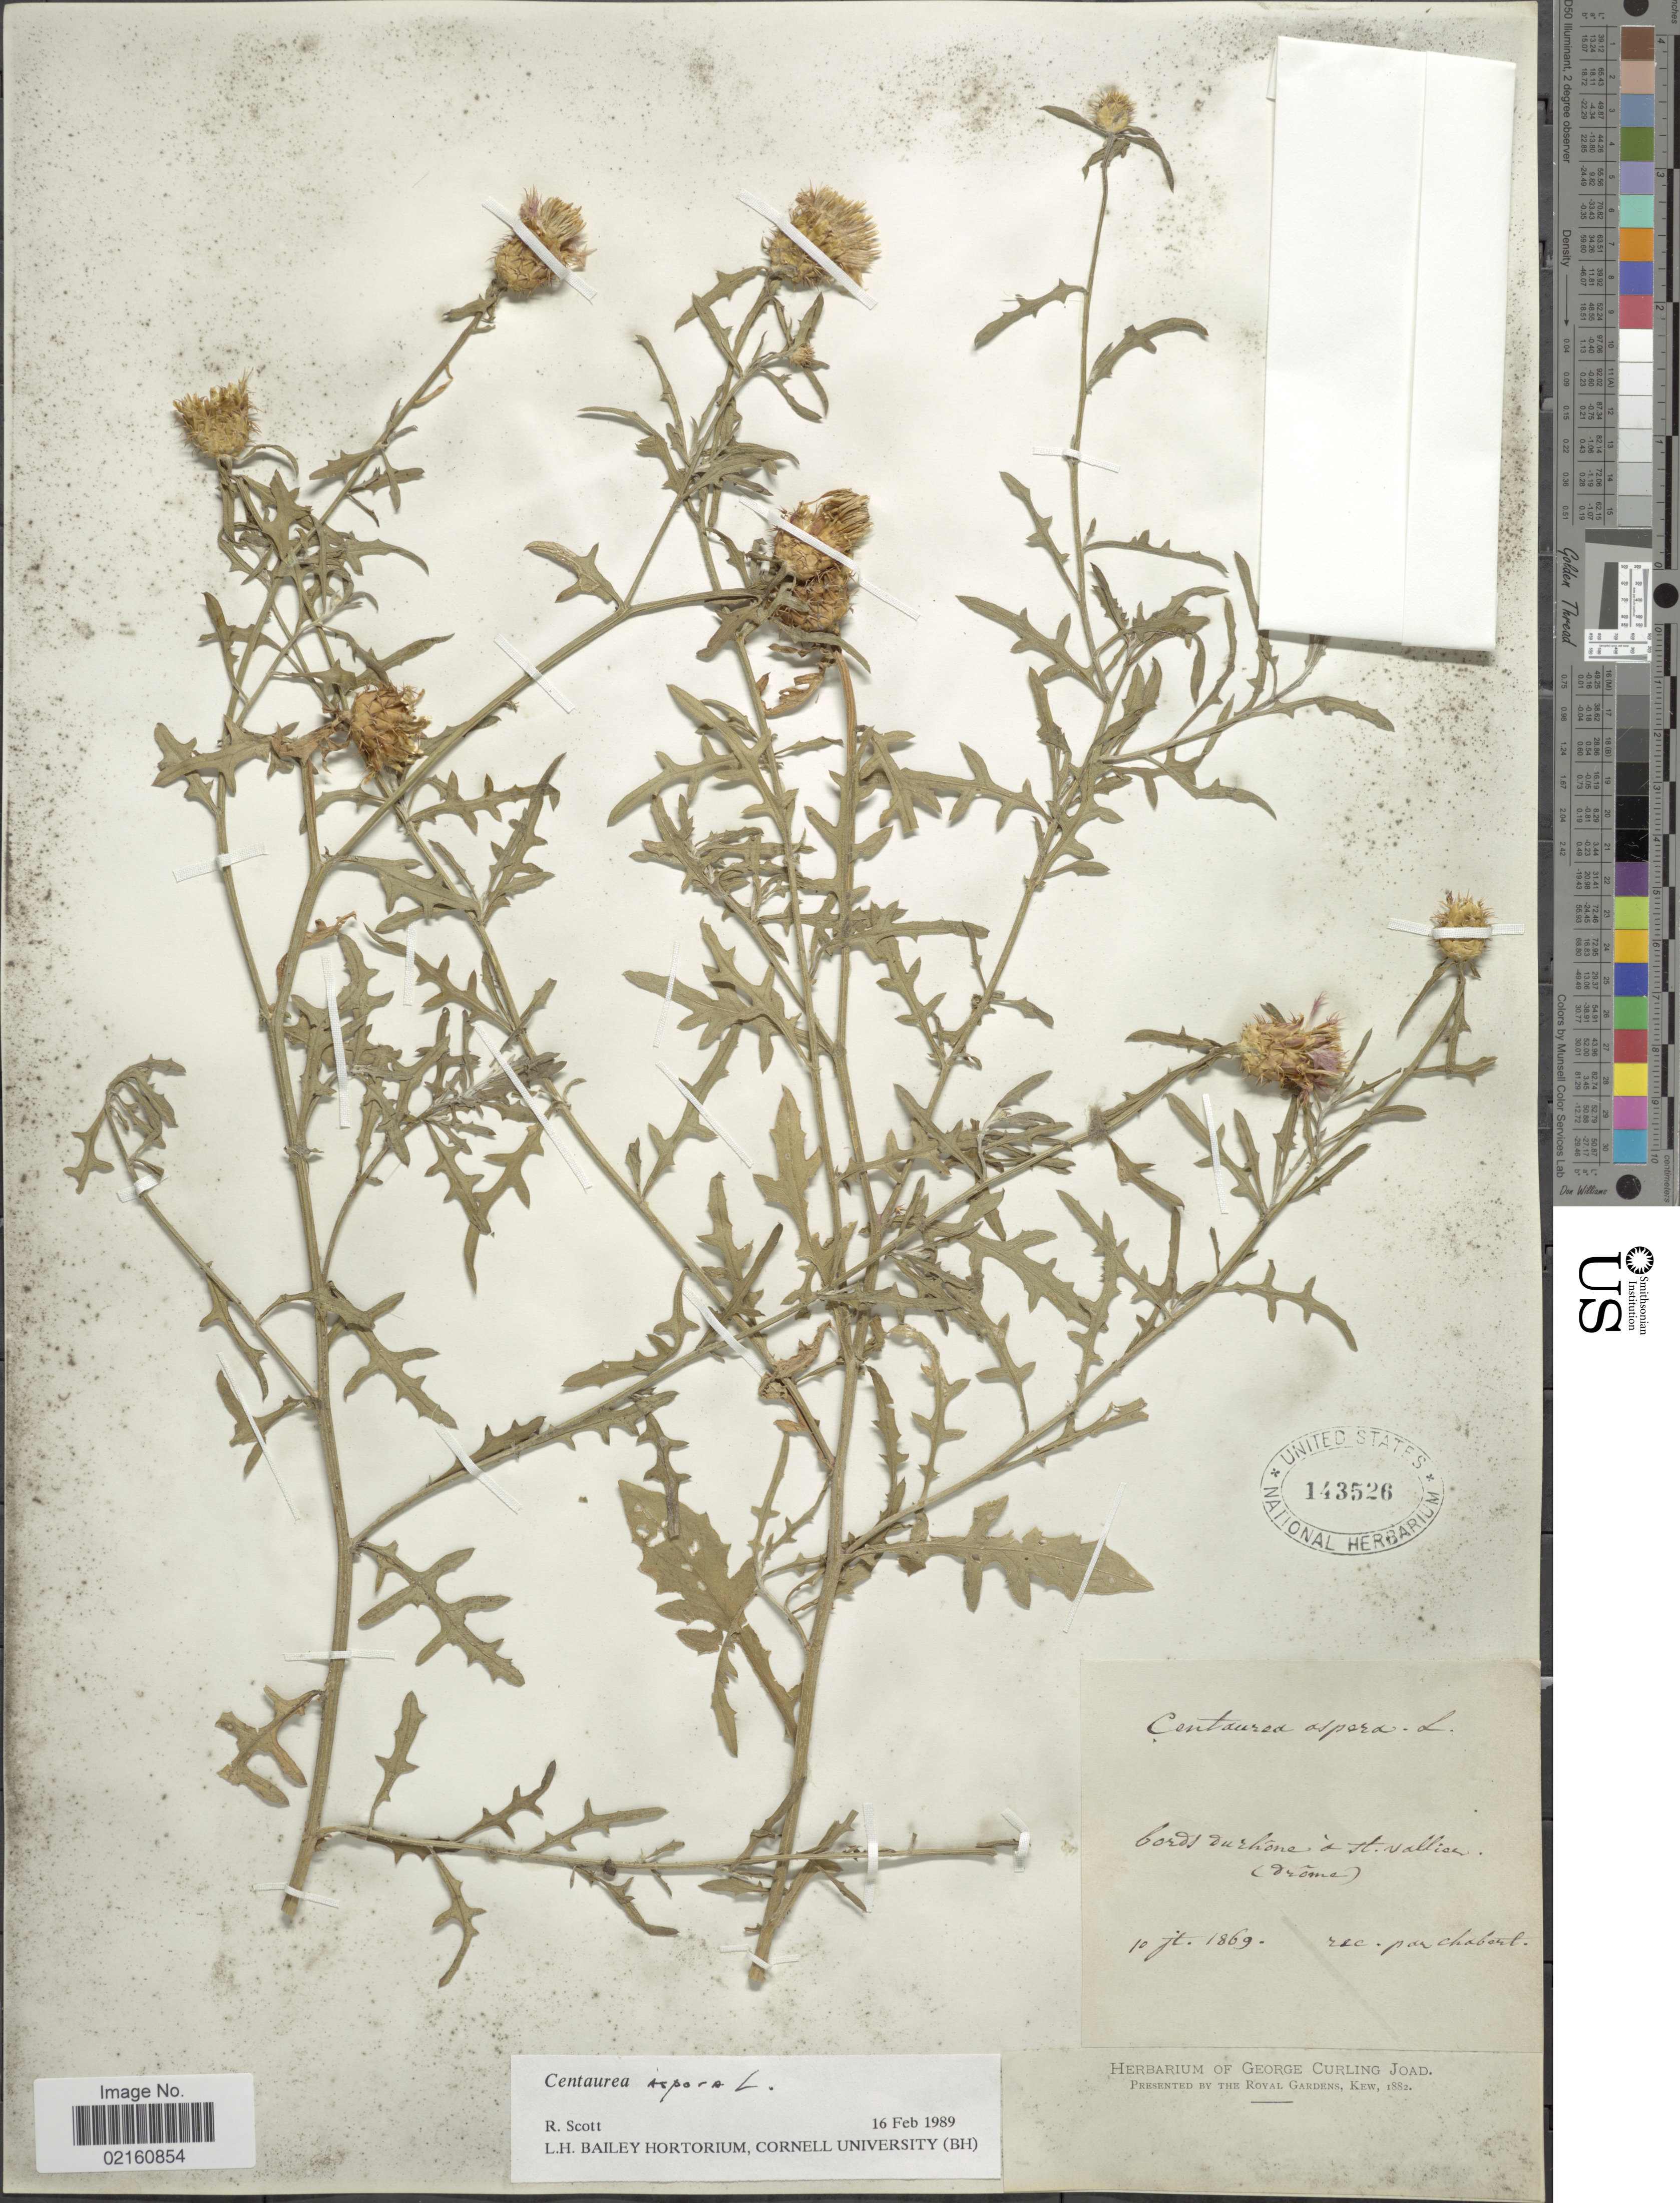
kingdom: Plantae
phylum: Tracheophyta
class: Magnoliopsida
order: Asterales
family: Asteraceae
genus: Centaurea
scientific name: Centaurea aspera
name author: L.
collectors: ex herb. George Curling Joad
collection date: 1869-07-10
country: France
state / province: Auvergne-Rhône-Alpes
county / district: Drôme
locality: Bords Durhone a St. Vallisa (Drome)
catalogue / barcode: US 143526